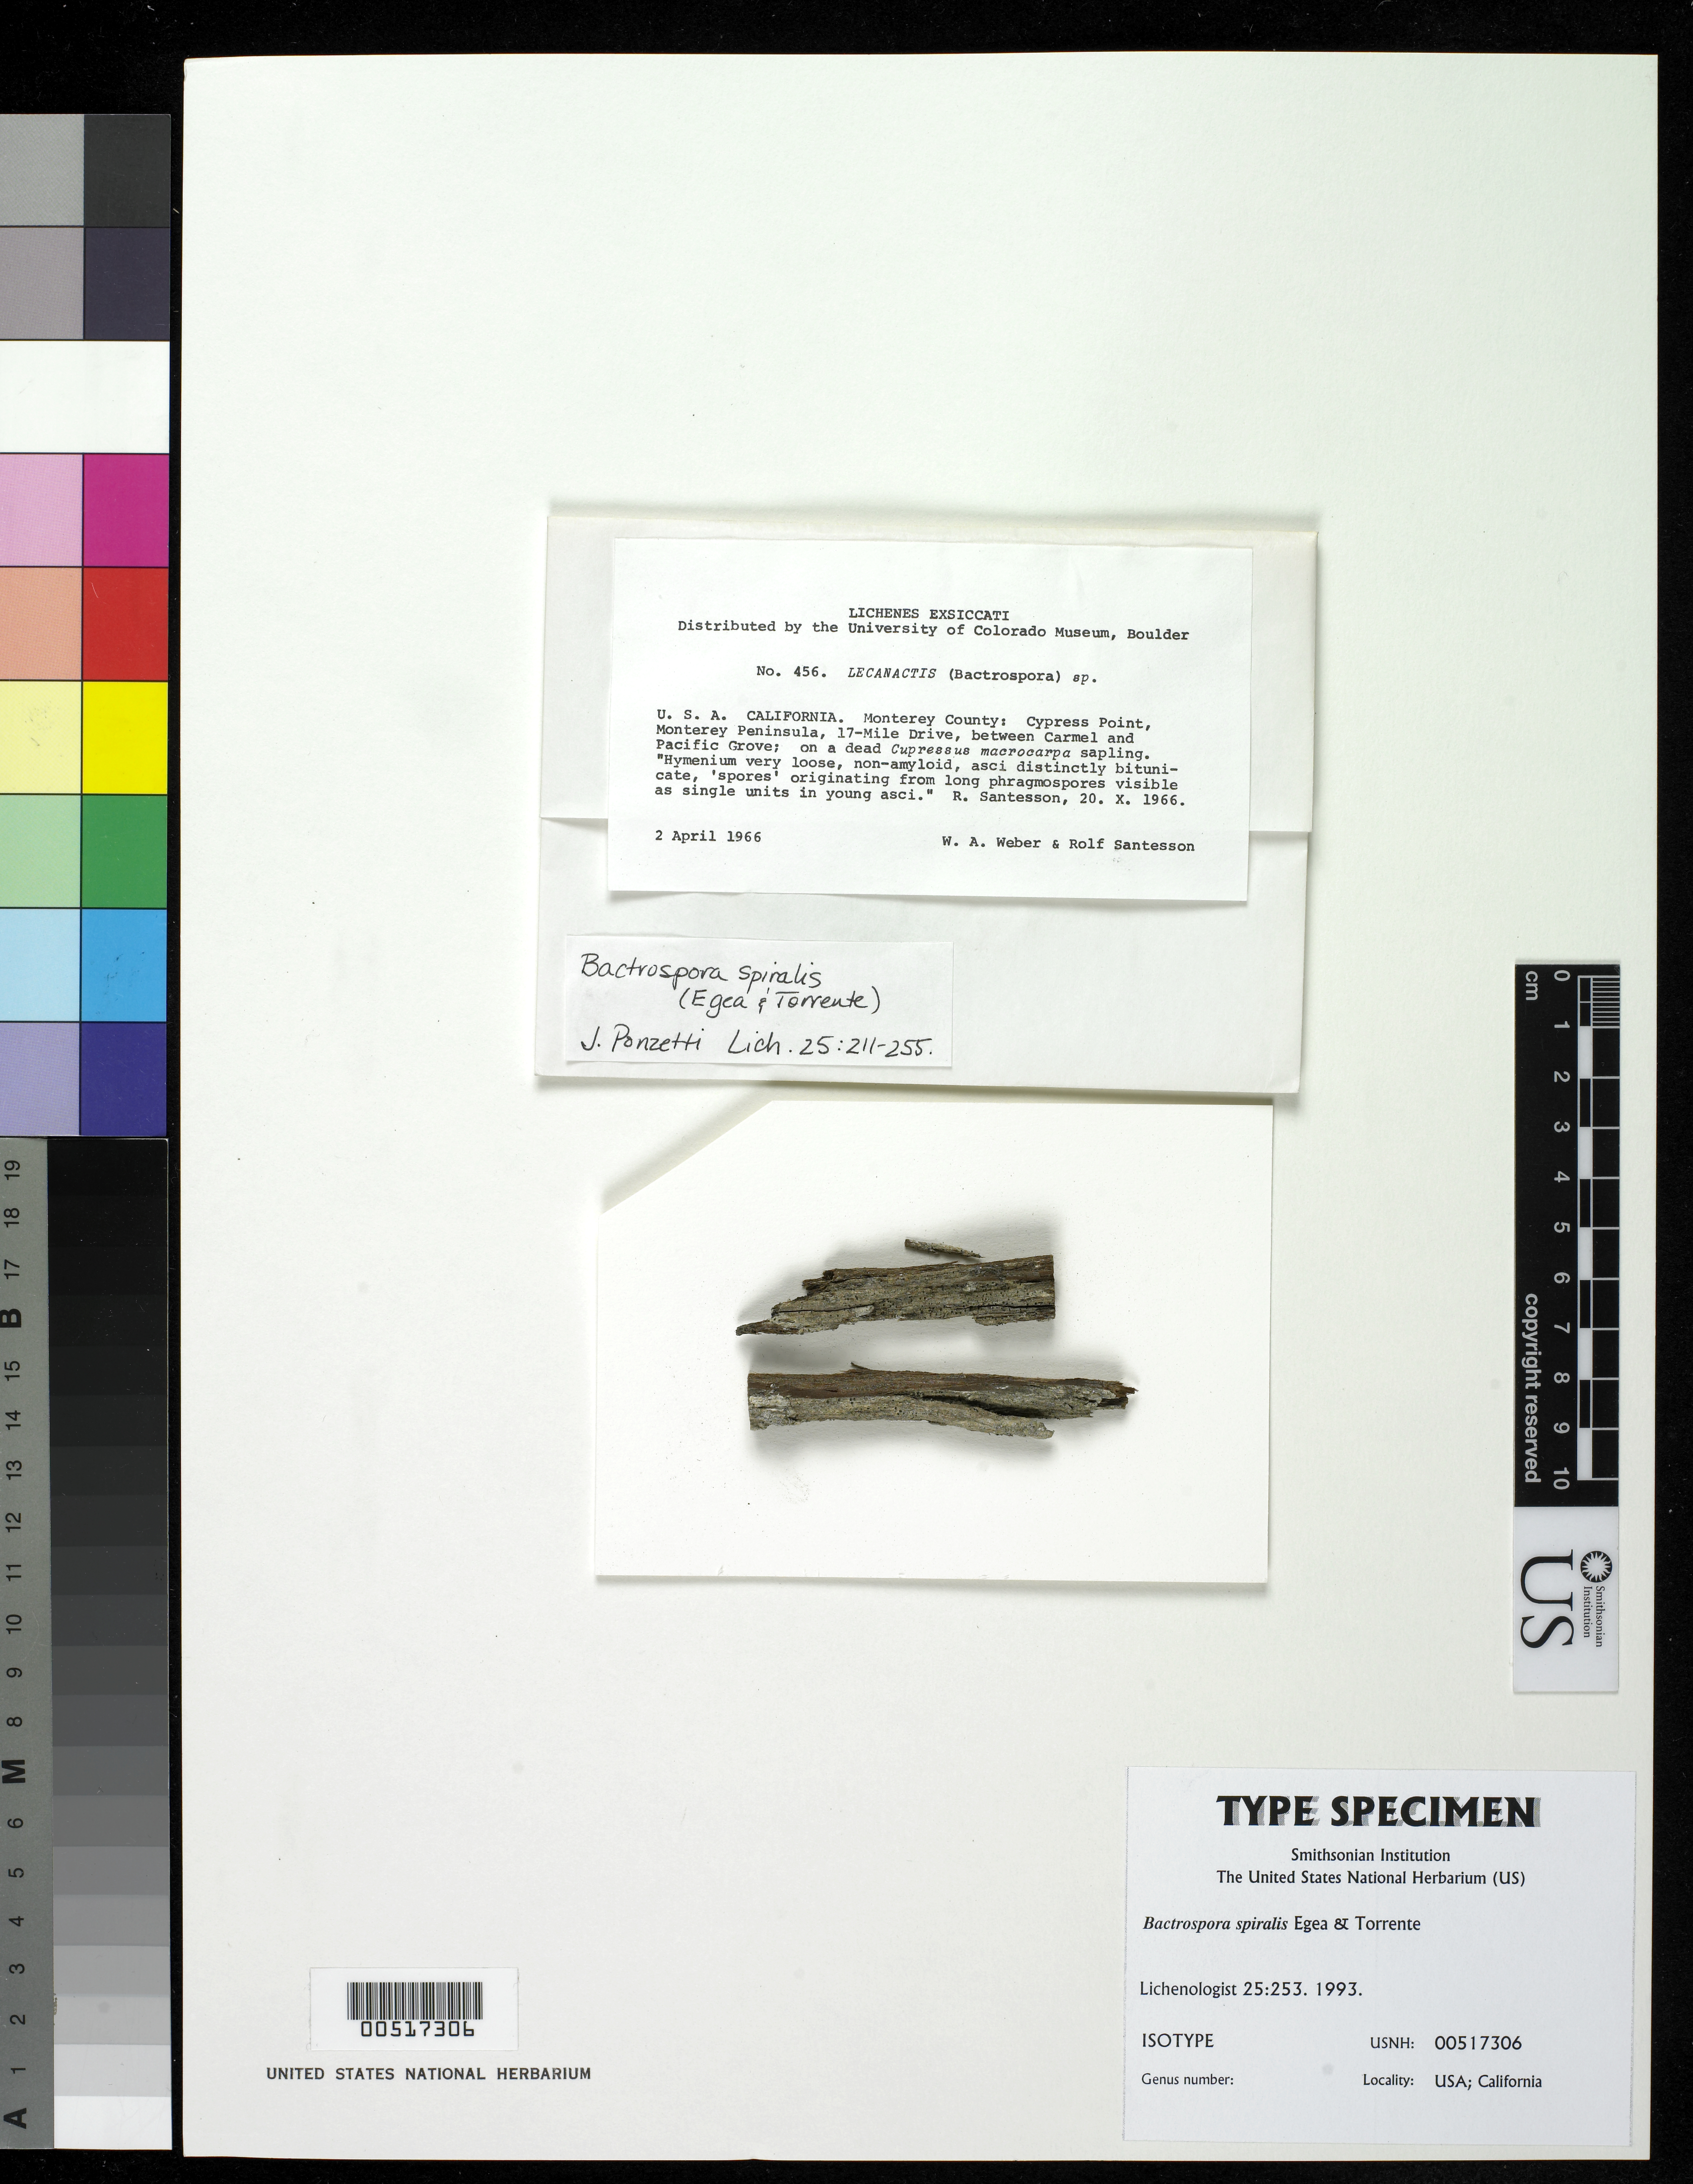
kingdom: Fungi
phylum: Ascomycota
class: Arthoniomycetes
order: Arthoniales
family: Roccellaceae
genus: Bactrospora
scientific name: Bactrospora spiralis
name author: Egea & Torrente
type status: Isotype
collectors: W. A. Weber & R. Santesson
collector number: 456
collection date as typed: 02 Apr 1966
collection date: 1966-04-02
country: United States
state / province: California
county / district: Monterey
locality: Cypress Point, Monterey Peninsula, Seventeen Mile Drive, between Carmel & Pacific Grove.